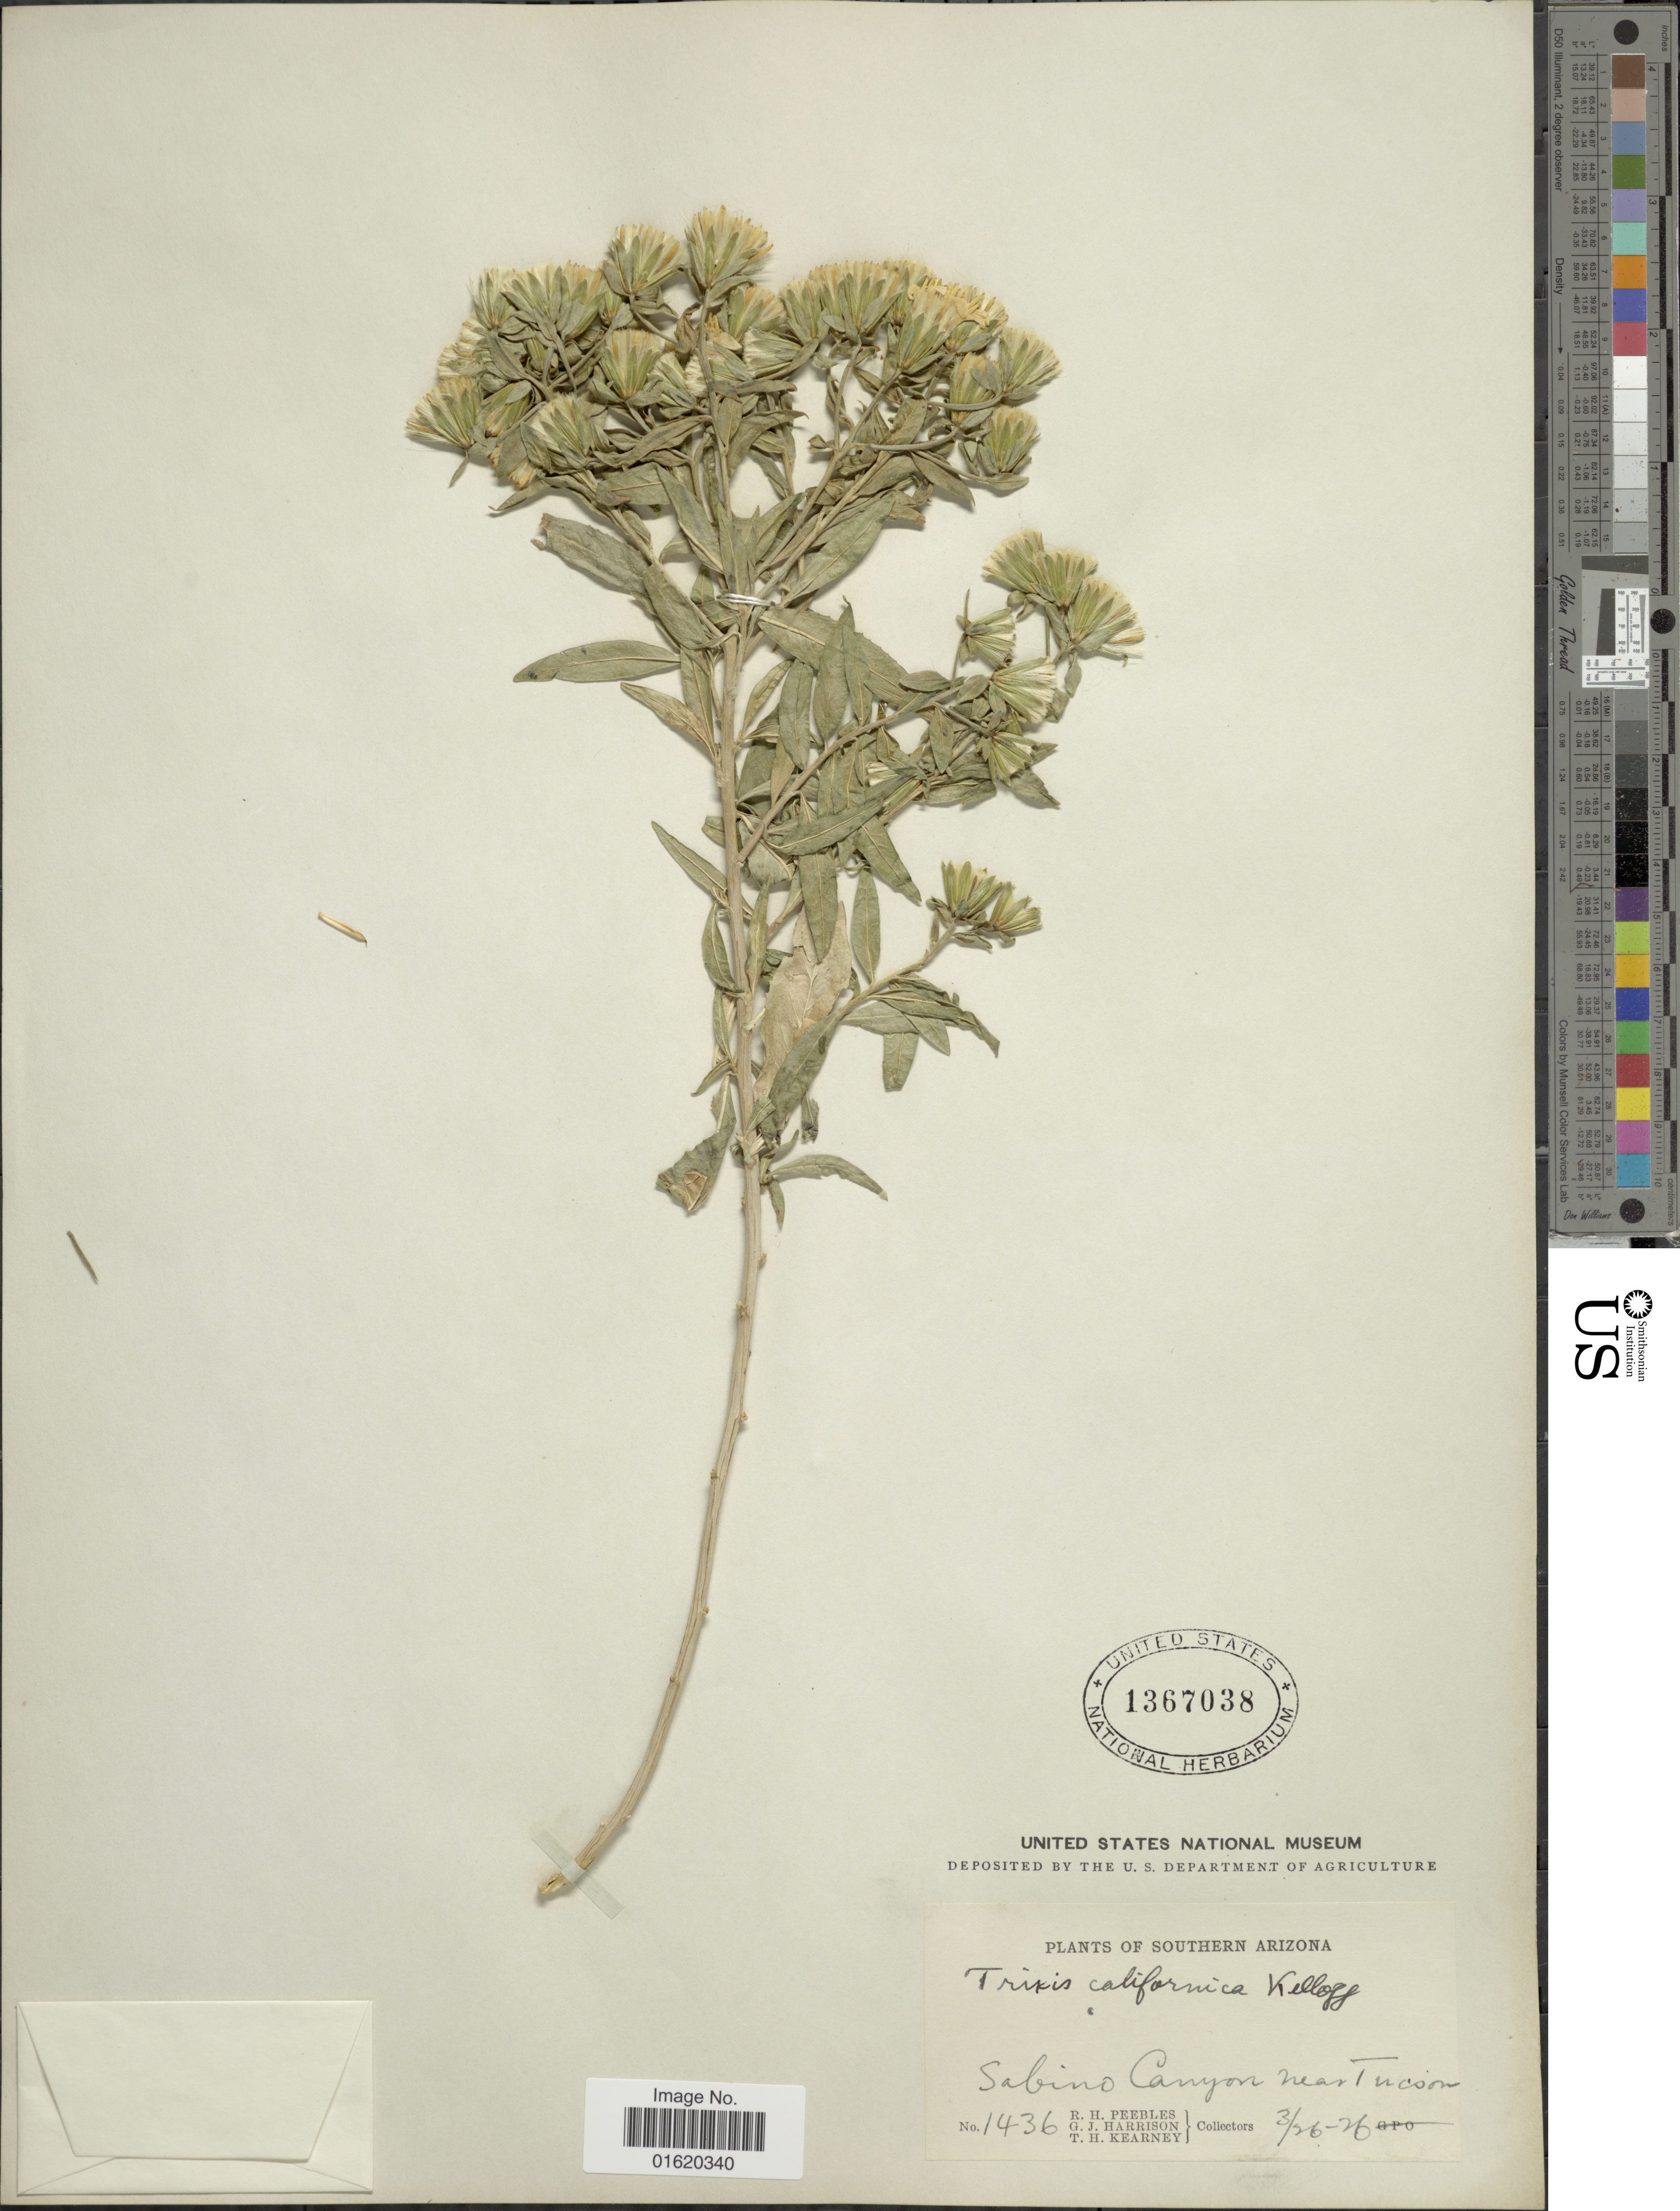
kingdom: Plantae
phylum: Tracheophyta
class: Magnoliopsida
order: Asterales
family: Asteraceae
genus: Trixis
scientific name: Trixis californica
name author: Kellogg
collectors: R. H. Peebles, G. J. Harrison & T. H. Kearney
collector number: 1436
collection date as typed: Transcribed d/m/y: 26/3/26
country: United States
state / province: Arizona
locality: Southern Arizona, Sabino Canyon near Tucson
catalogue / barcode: US 1367038